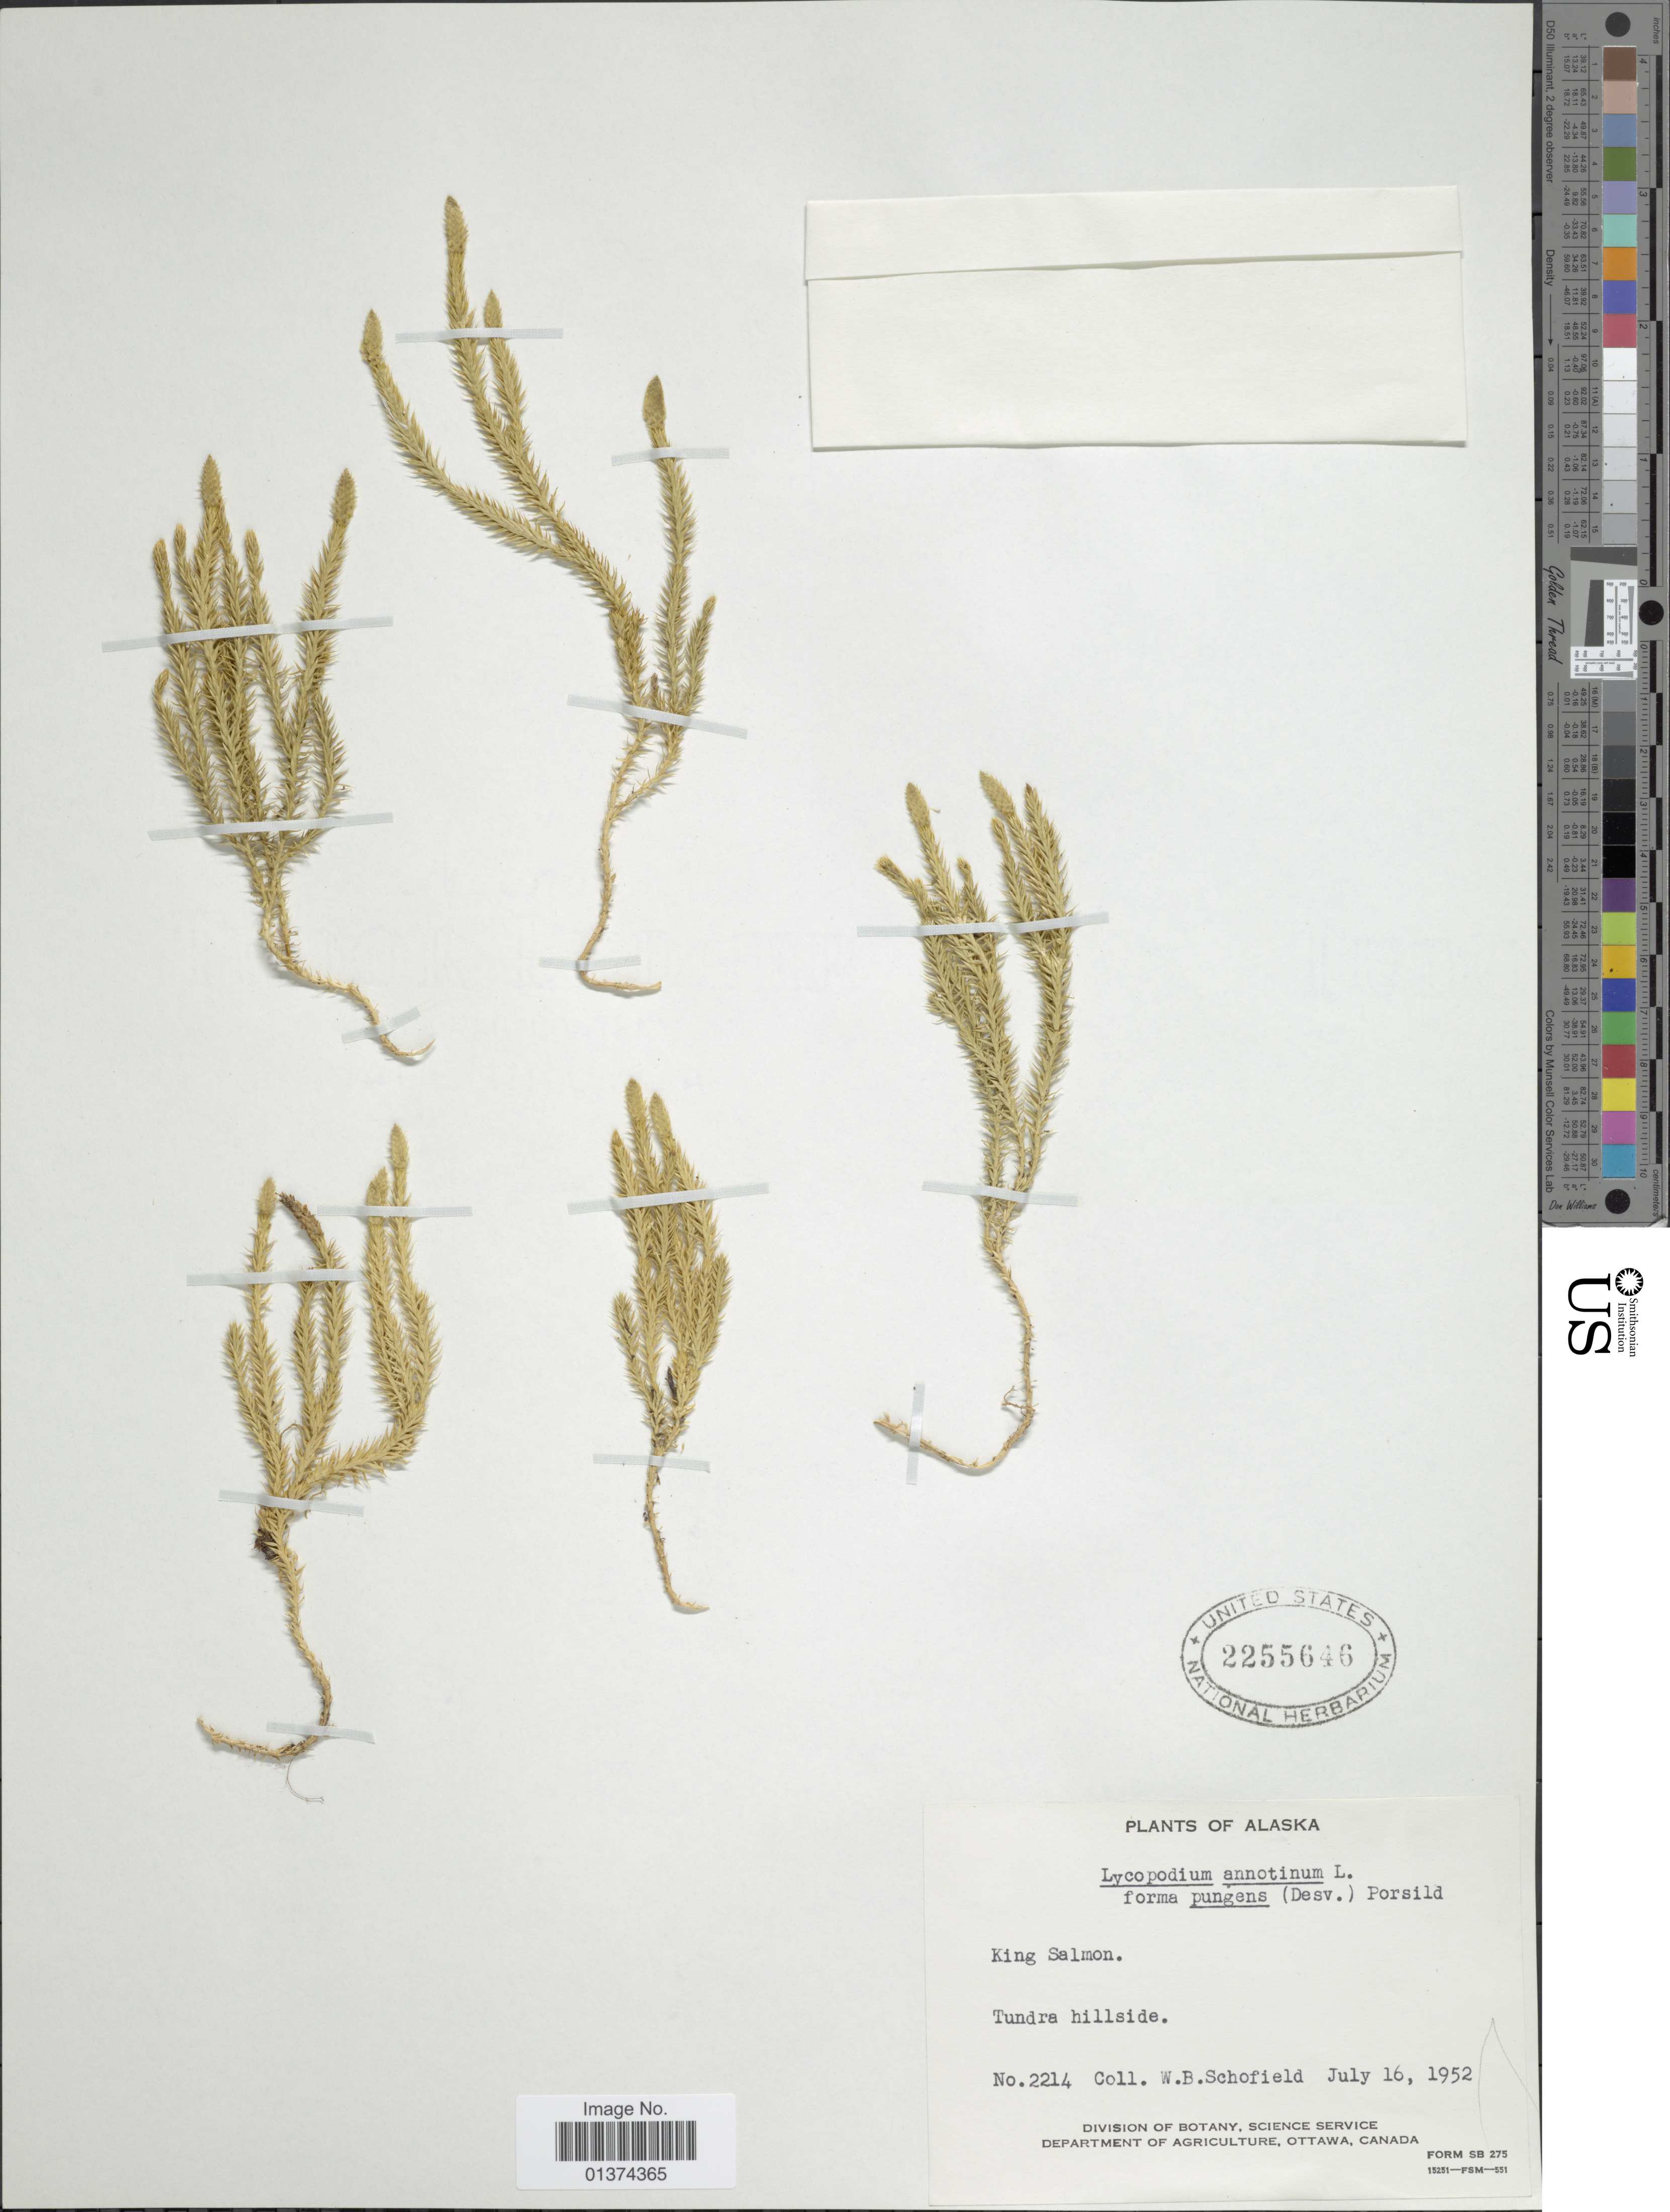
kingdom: Plantae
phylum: Tracheophyta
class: Lycopodiopsida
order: Lycopodiales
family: Lycopodiaceae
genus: Spinulum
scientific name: Spinulum annotinum subsp. annotinum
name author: (L.) A. Haines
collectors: W. Schofield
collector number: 2214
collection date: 1952-07-16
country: United States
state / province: Alaska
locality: King Salmon, Tundra hillside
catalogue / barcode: US 2255646